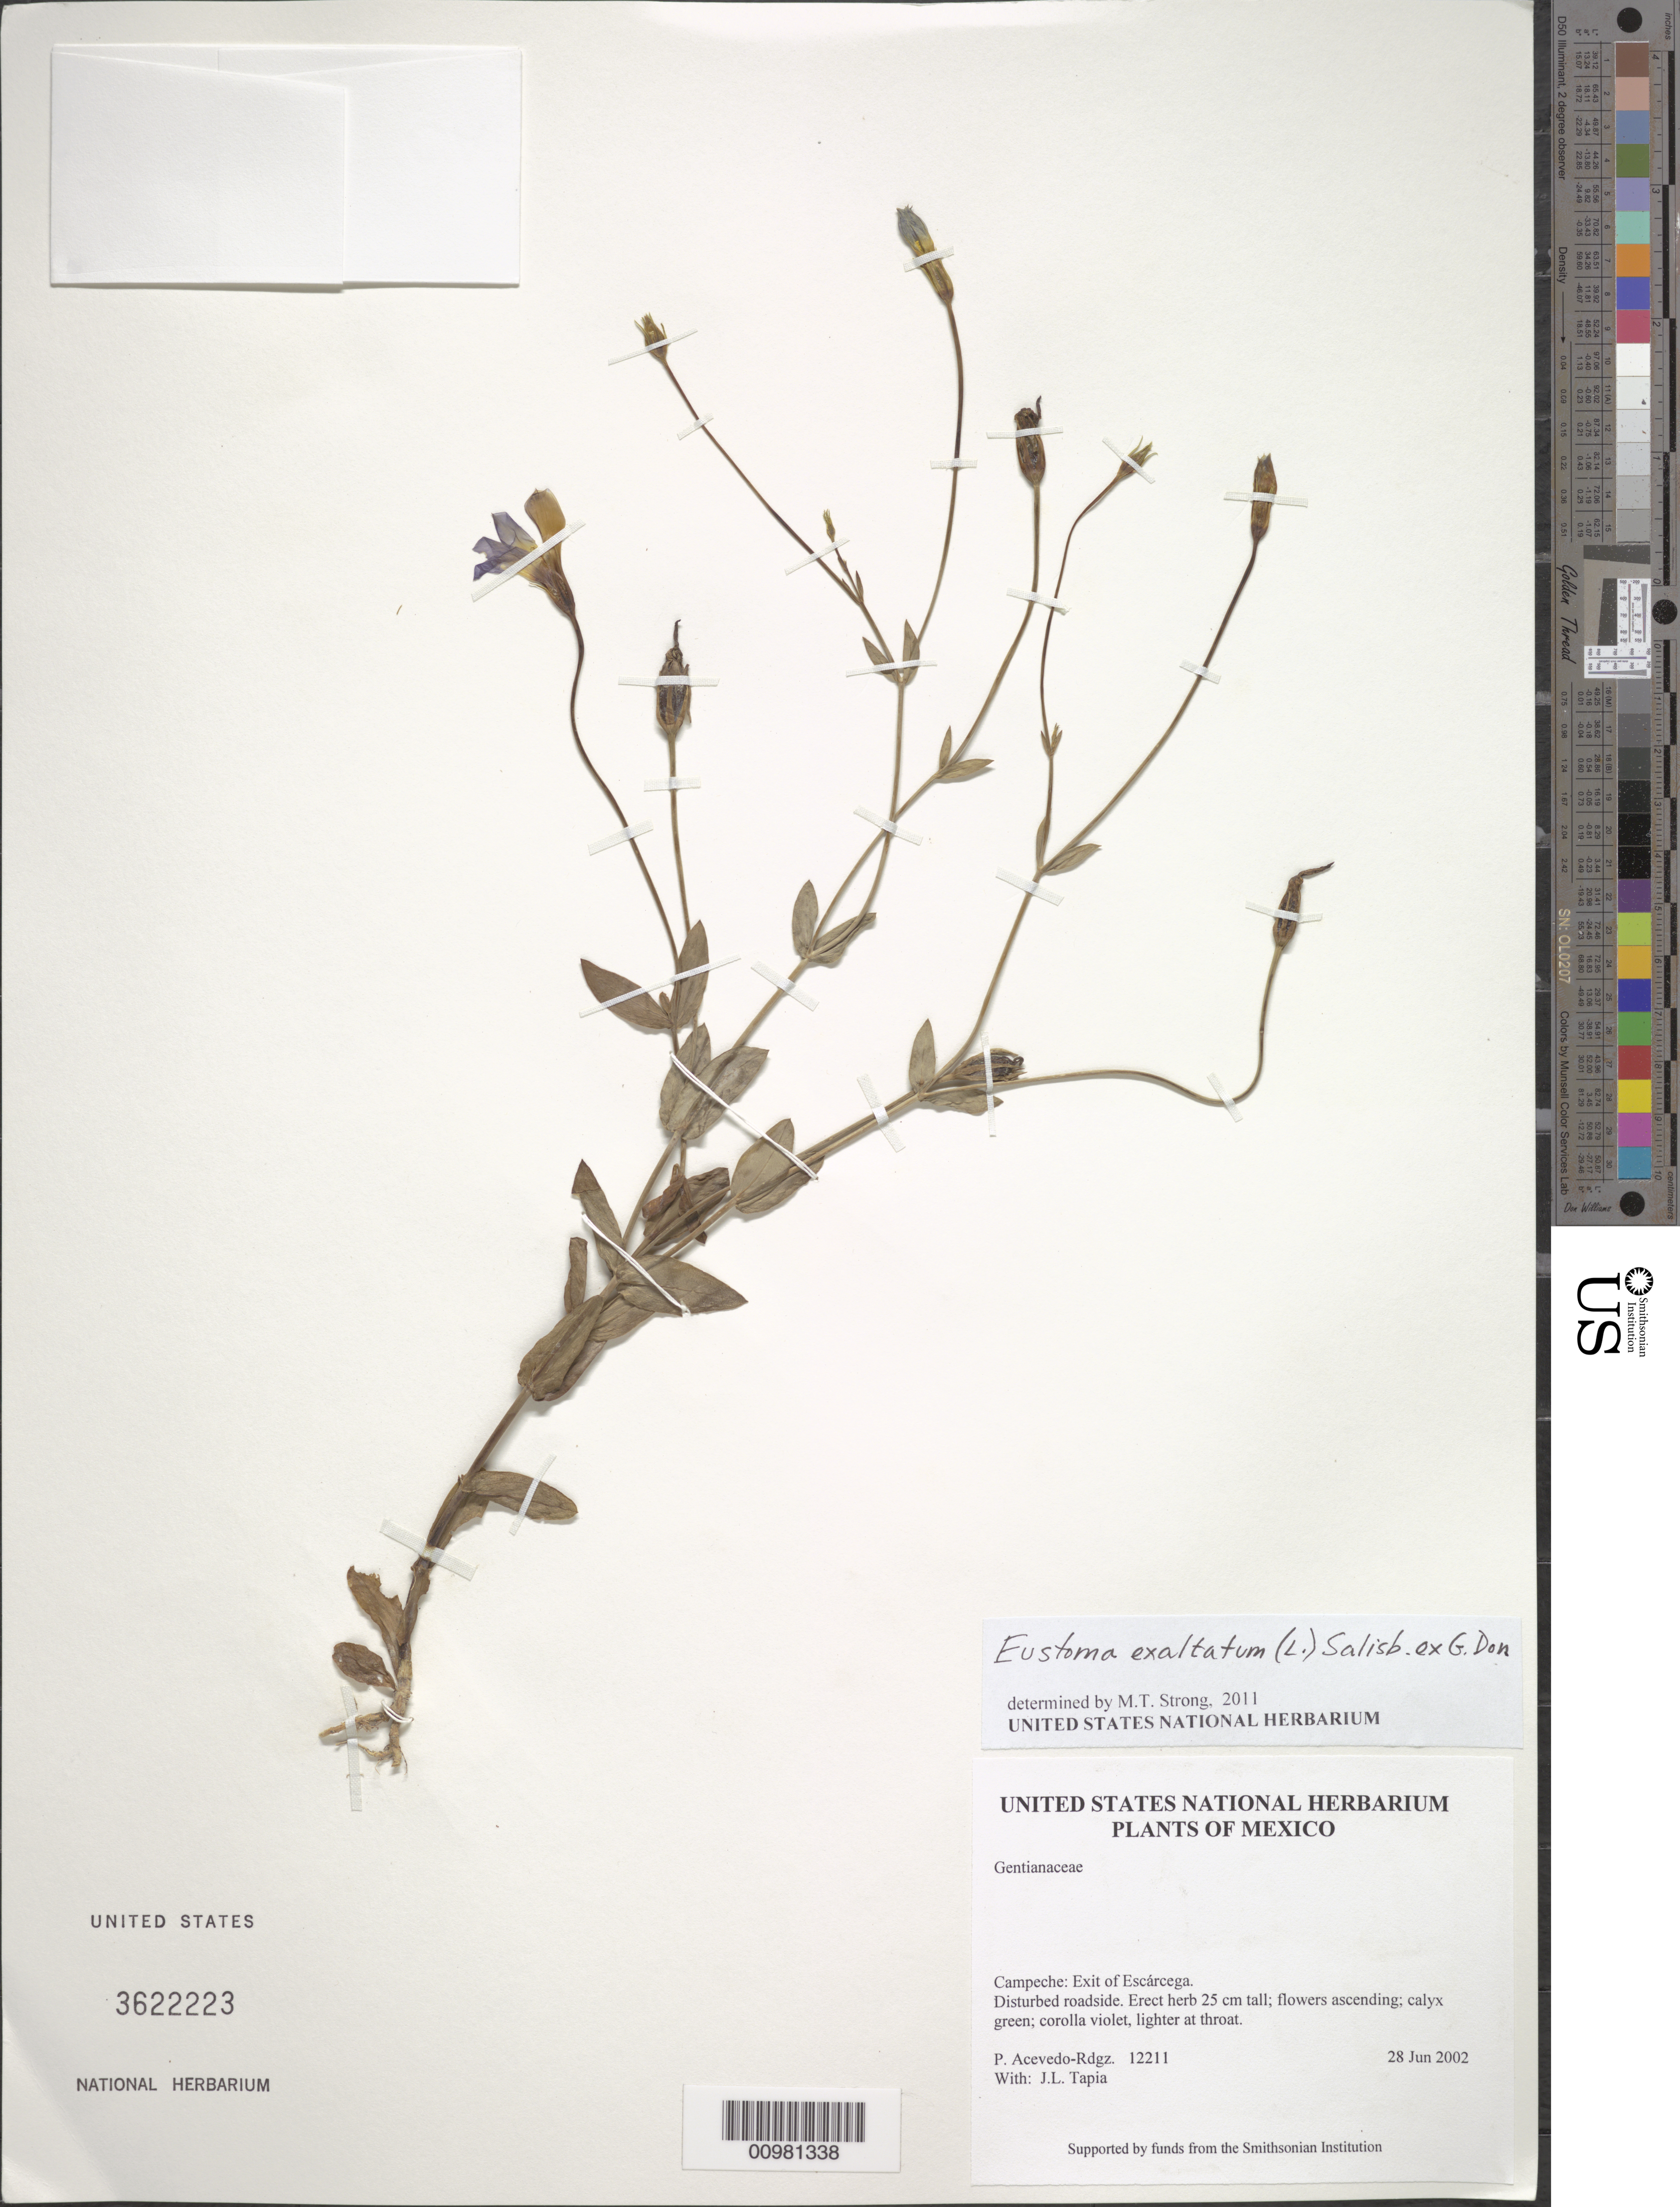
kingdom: Plantae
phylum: Tracheophyta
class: Magnoliopsida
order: Gentianales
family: Gentianaceae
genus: Eustoma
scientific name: Eustoma exaltatum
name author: (L.) Salisb. ex Don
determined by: Strong, M. T., (US), Smithsonian Institution - National Museum of Natural History (UNITED STATES)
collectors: P. Acevedo-Rodr. & J. L. Tapia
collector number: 12211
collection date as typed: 28 Jun 2002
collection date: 2002-06-28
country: Mexico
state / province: Campeche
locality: Campeche: Exit of Escárcega.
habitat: Disturbed roadside.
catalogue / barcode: US 3622223